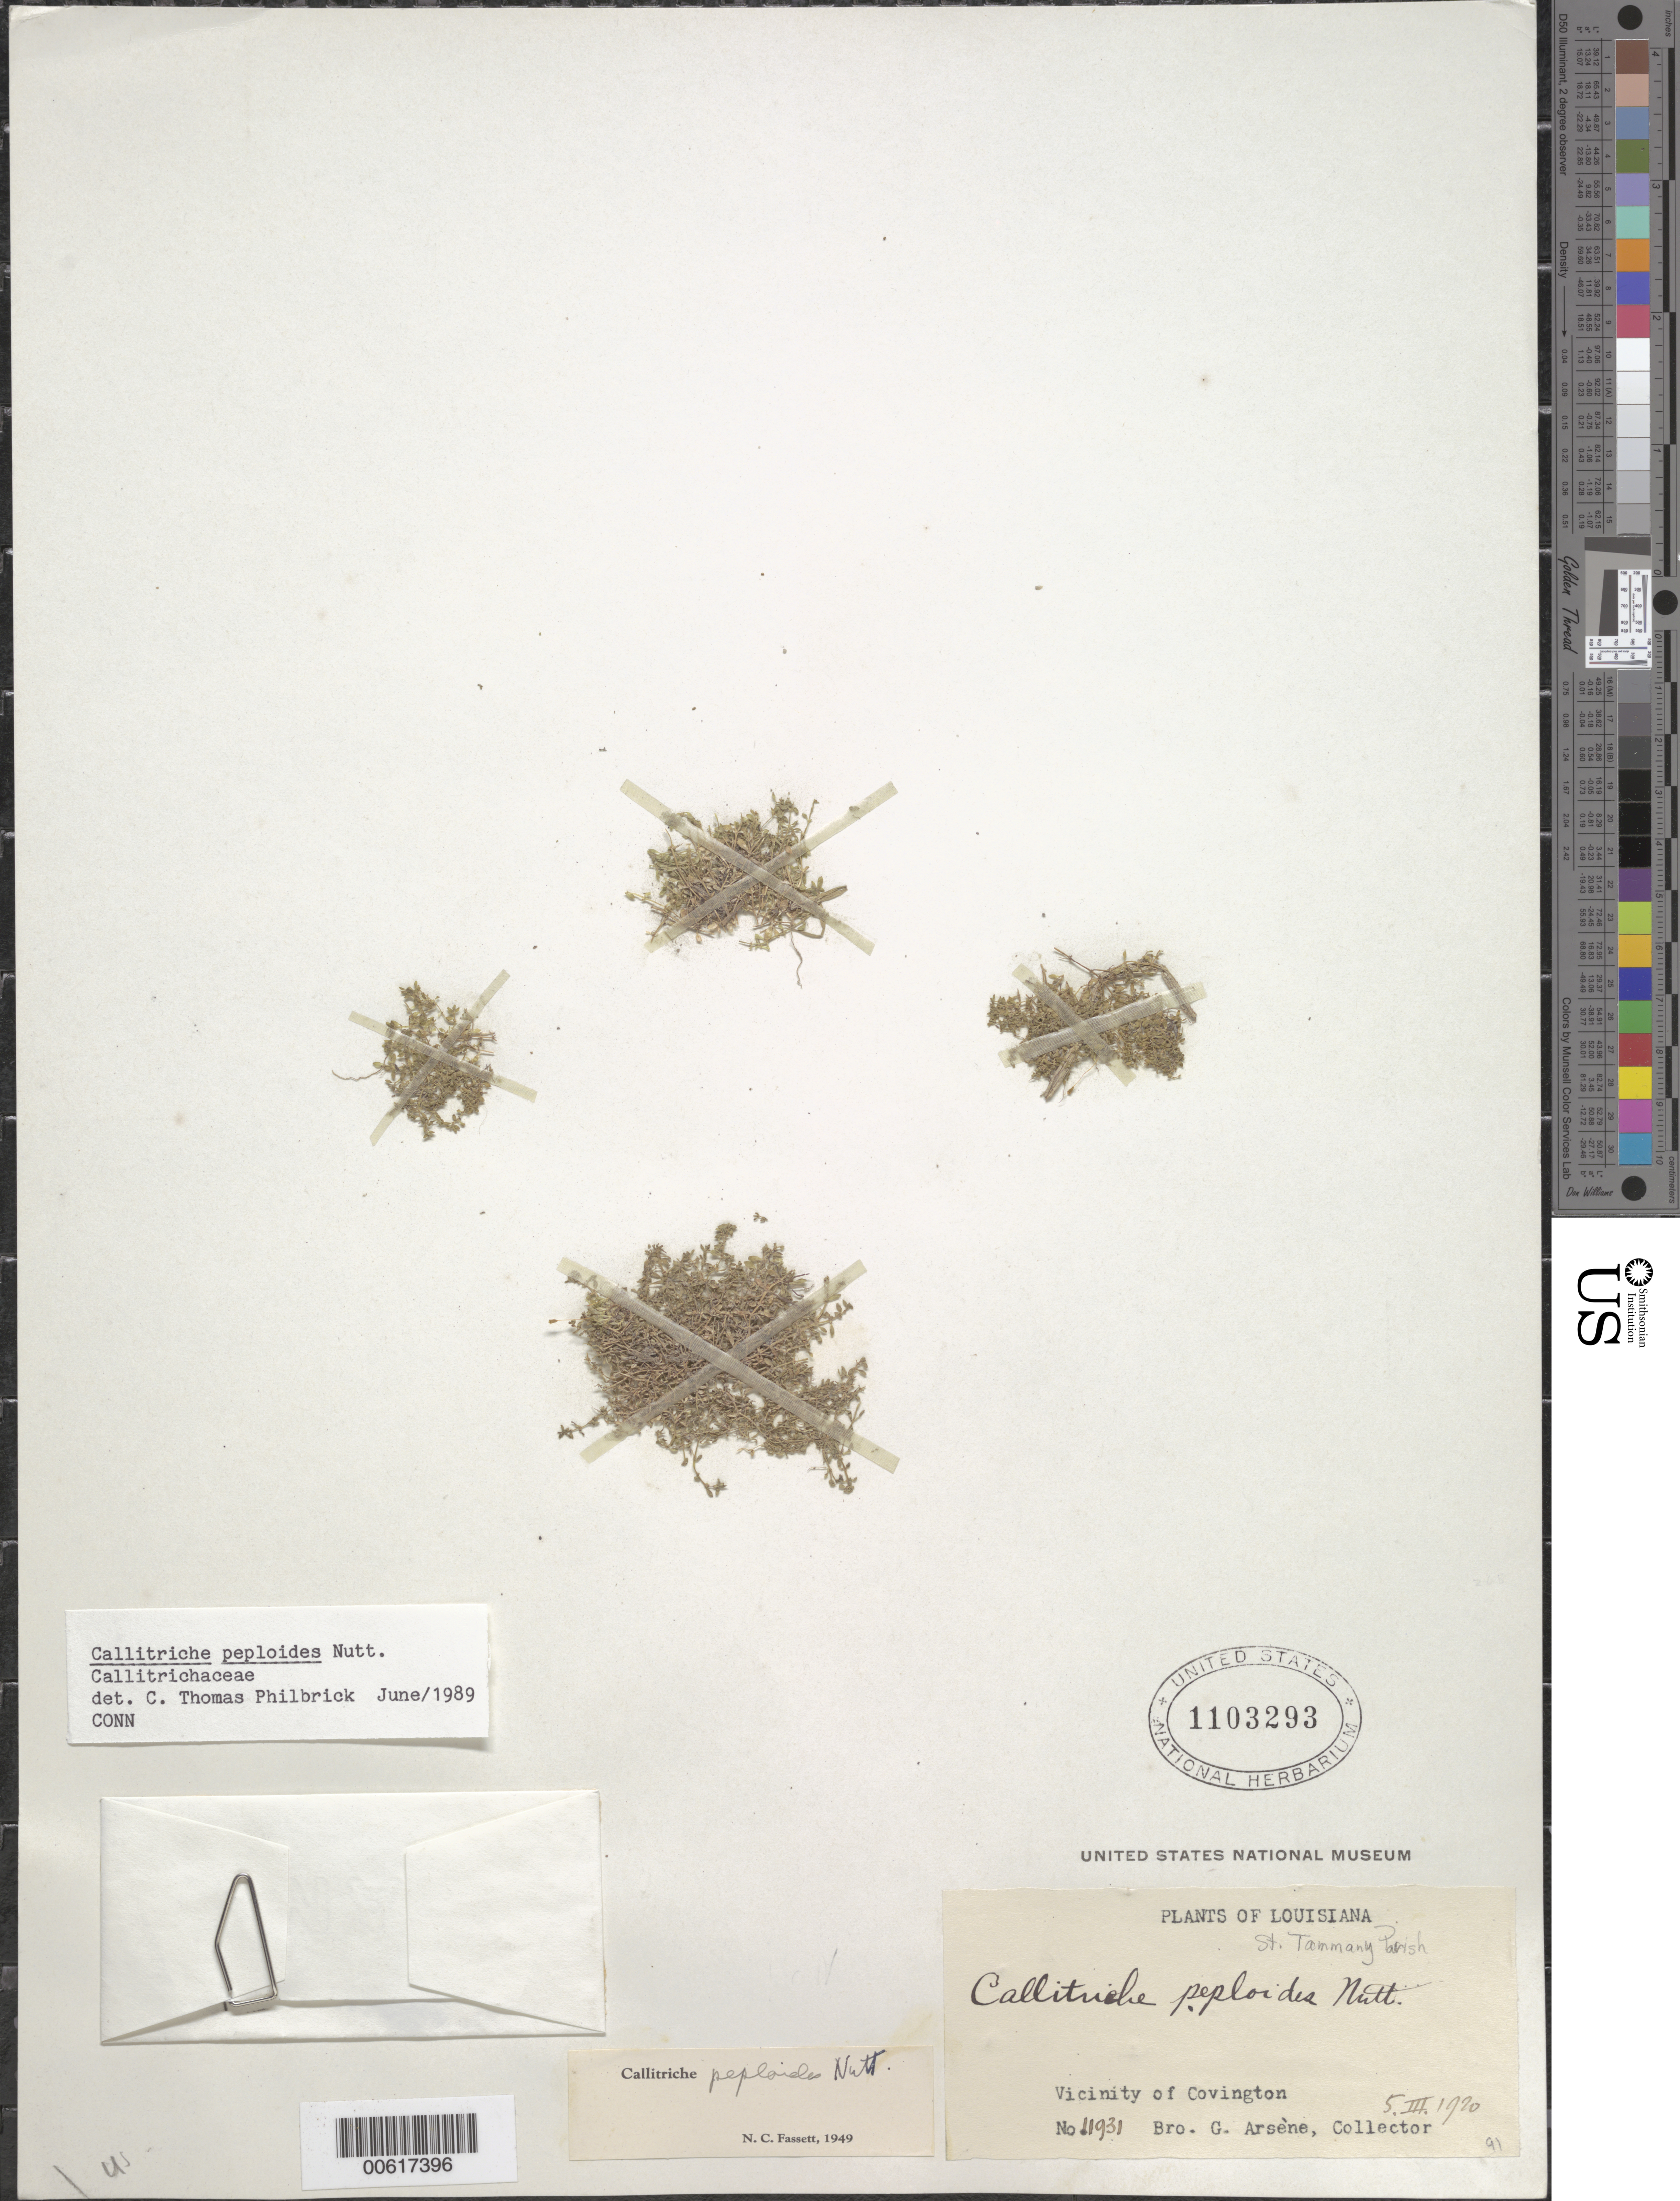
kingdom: Plantae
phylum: Tracheophyta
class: Magnoliopsida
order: Lamiales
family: Plantaginaceae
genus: Callitriche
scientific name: Callitriche peploides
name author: Nutt.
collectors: Bro. G. Arsène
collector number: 11931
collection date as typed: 05 Mar 1920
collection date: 1920-03-05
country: United States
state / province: Louisiana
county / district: Saint Tammany Parish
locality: Covington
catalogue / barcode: US 1103293